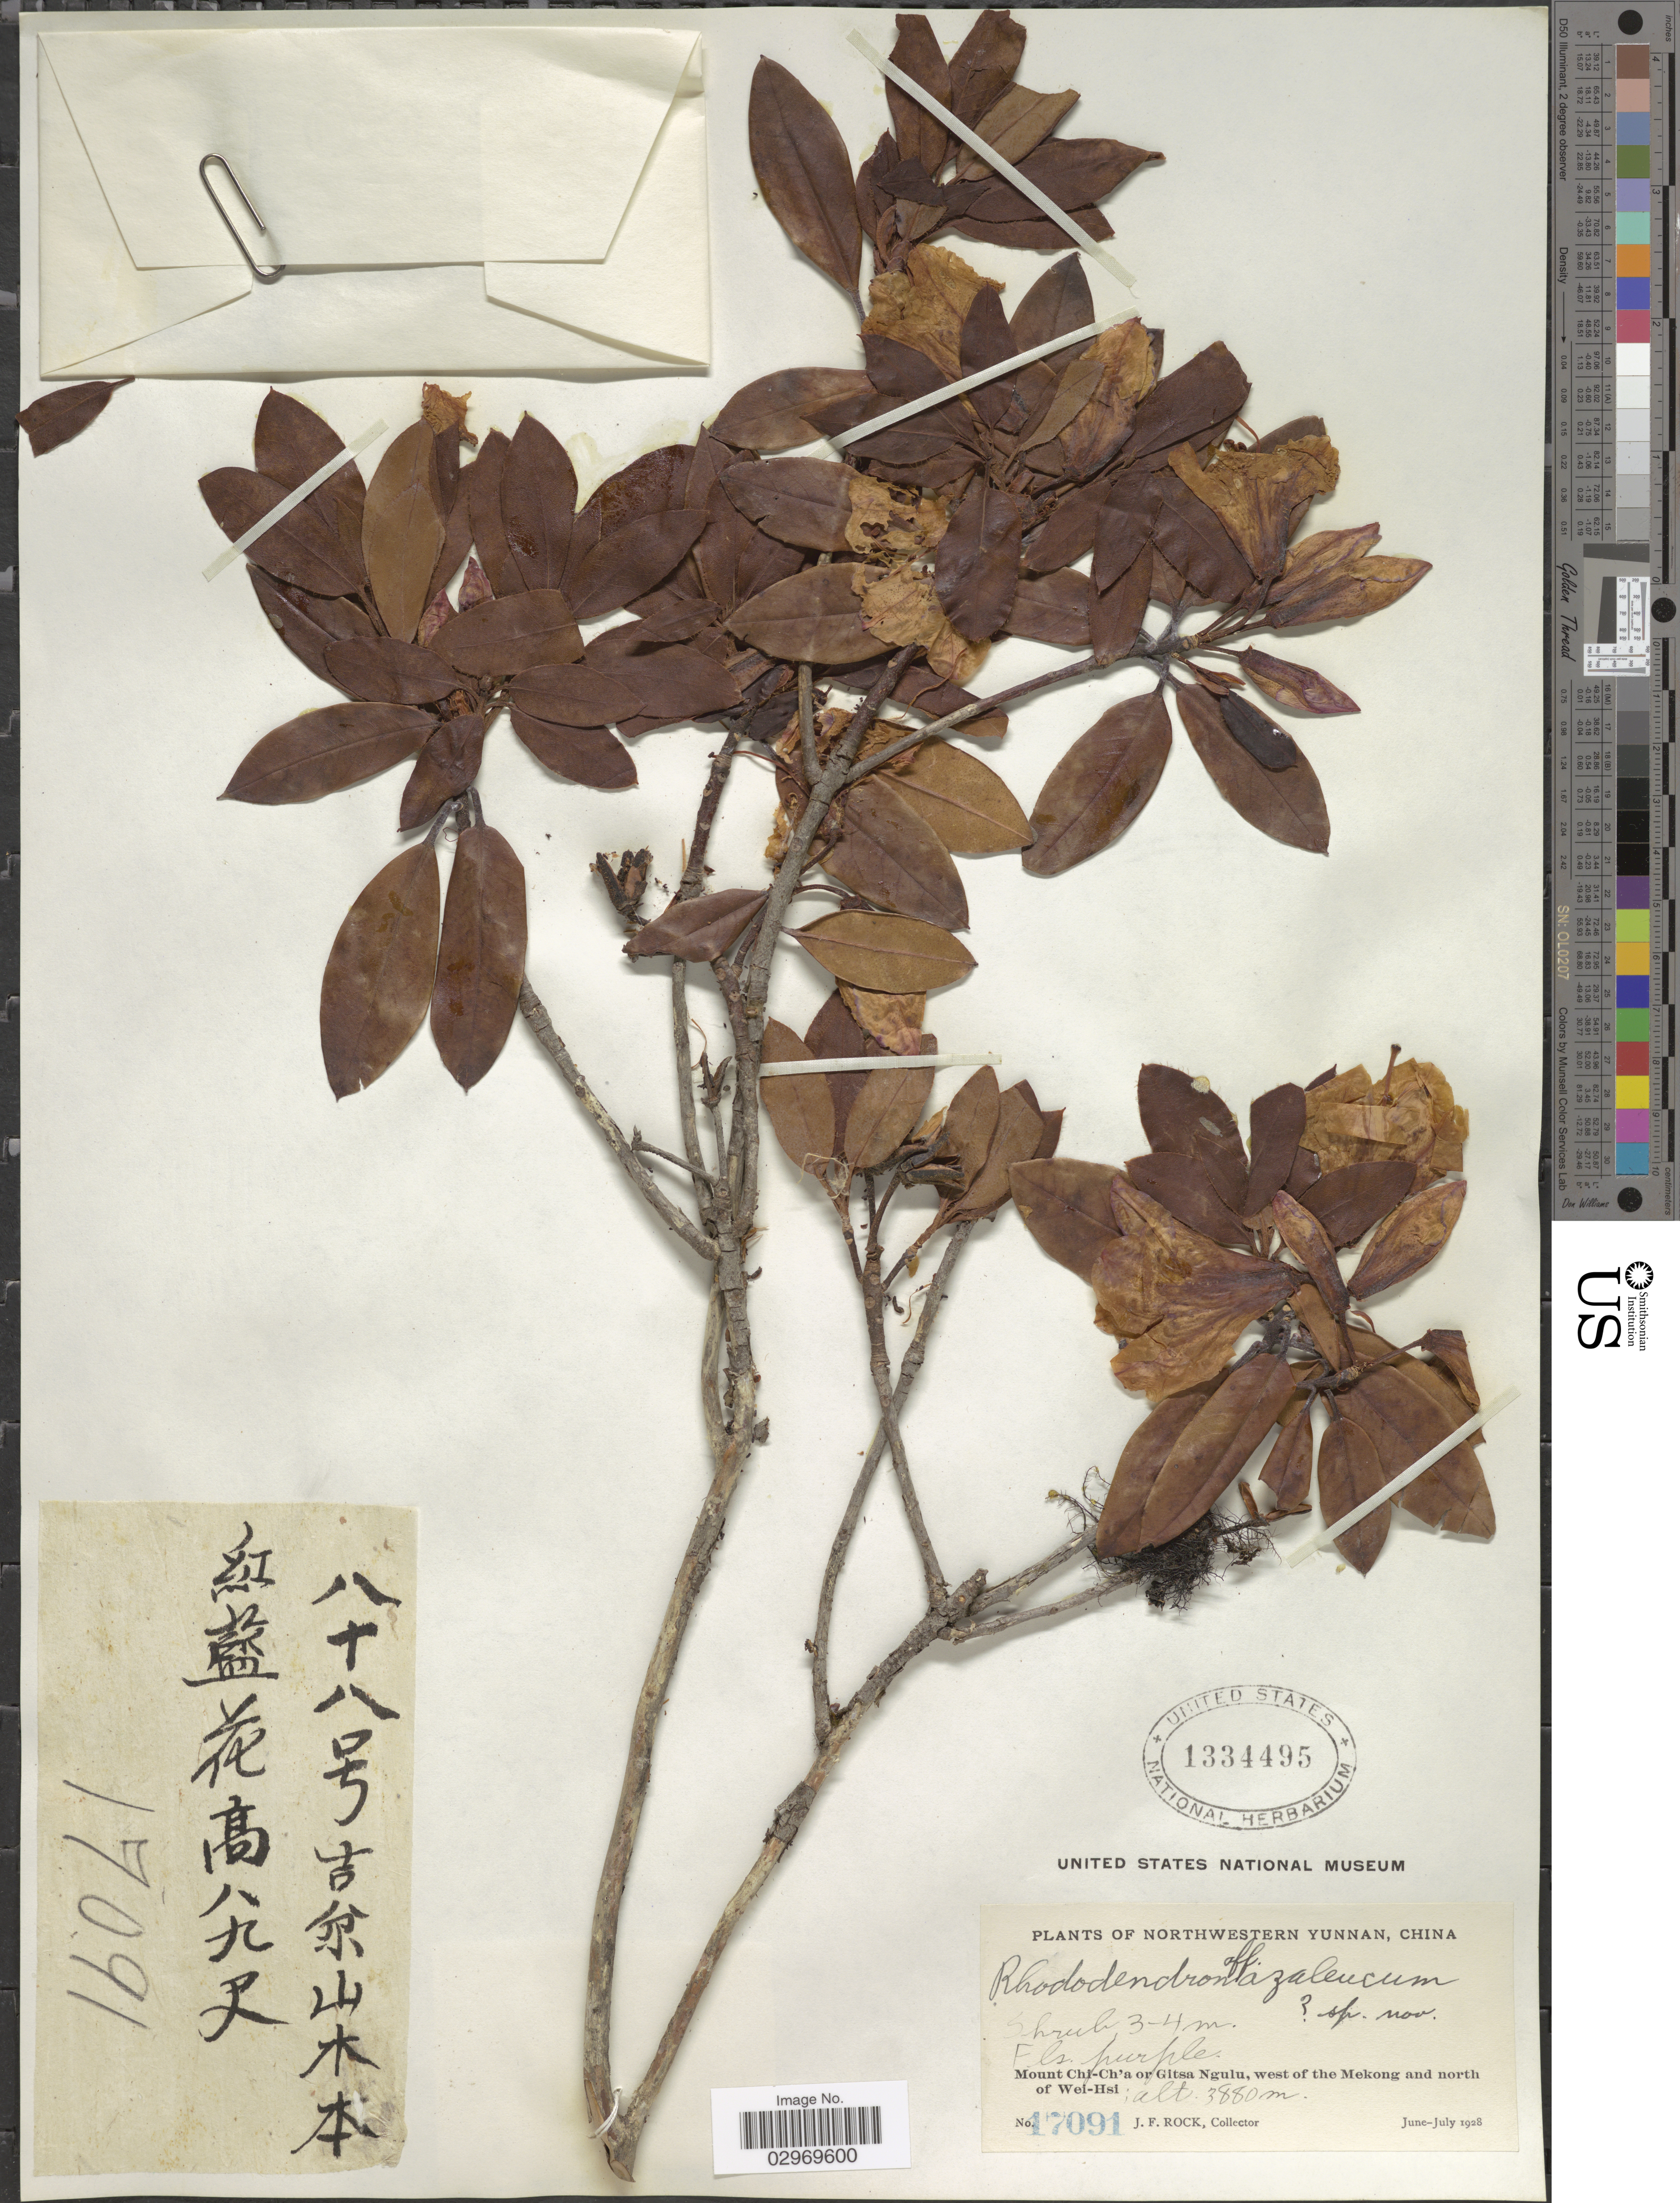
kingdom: Plantae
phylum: Tracheophyta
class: Magnoliopsida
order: Ericales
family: Ericaceae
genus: Rhododendron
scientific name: Rhododendron azaleucum sp. nov. ined.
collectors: J. Rock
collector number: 17091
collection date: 1928-06/1928-07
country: China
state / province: Yunnan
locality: Northwestern Yunnan, Mount Chi-Ch'a or Gitsa Ngulu, west of the Mekong and north of Wei-Hsi.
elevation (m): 3880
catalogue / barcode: US 1334495